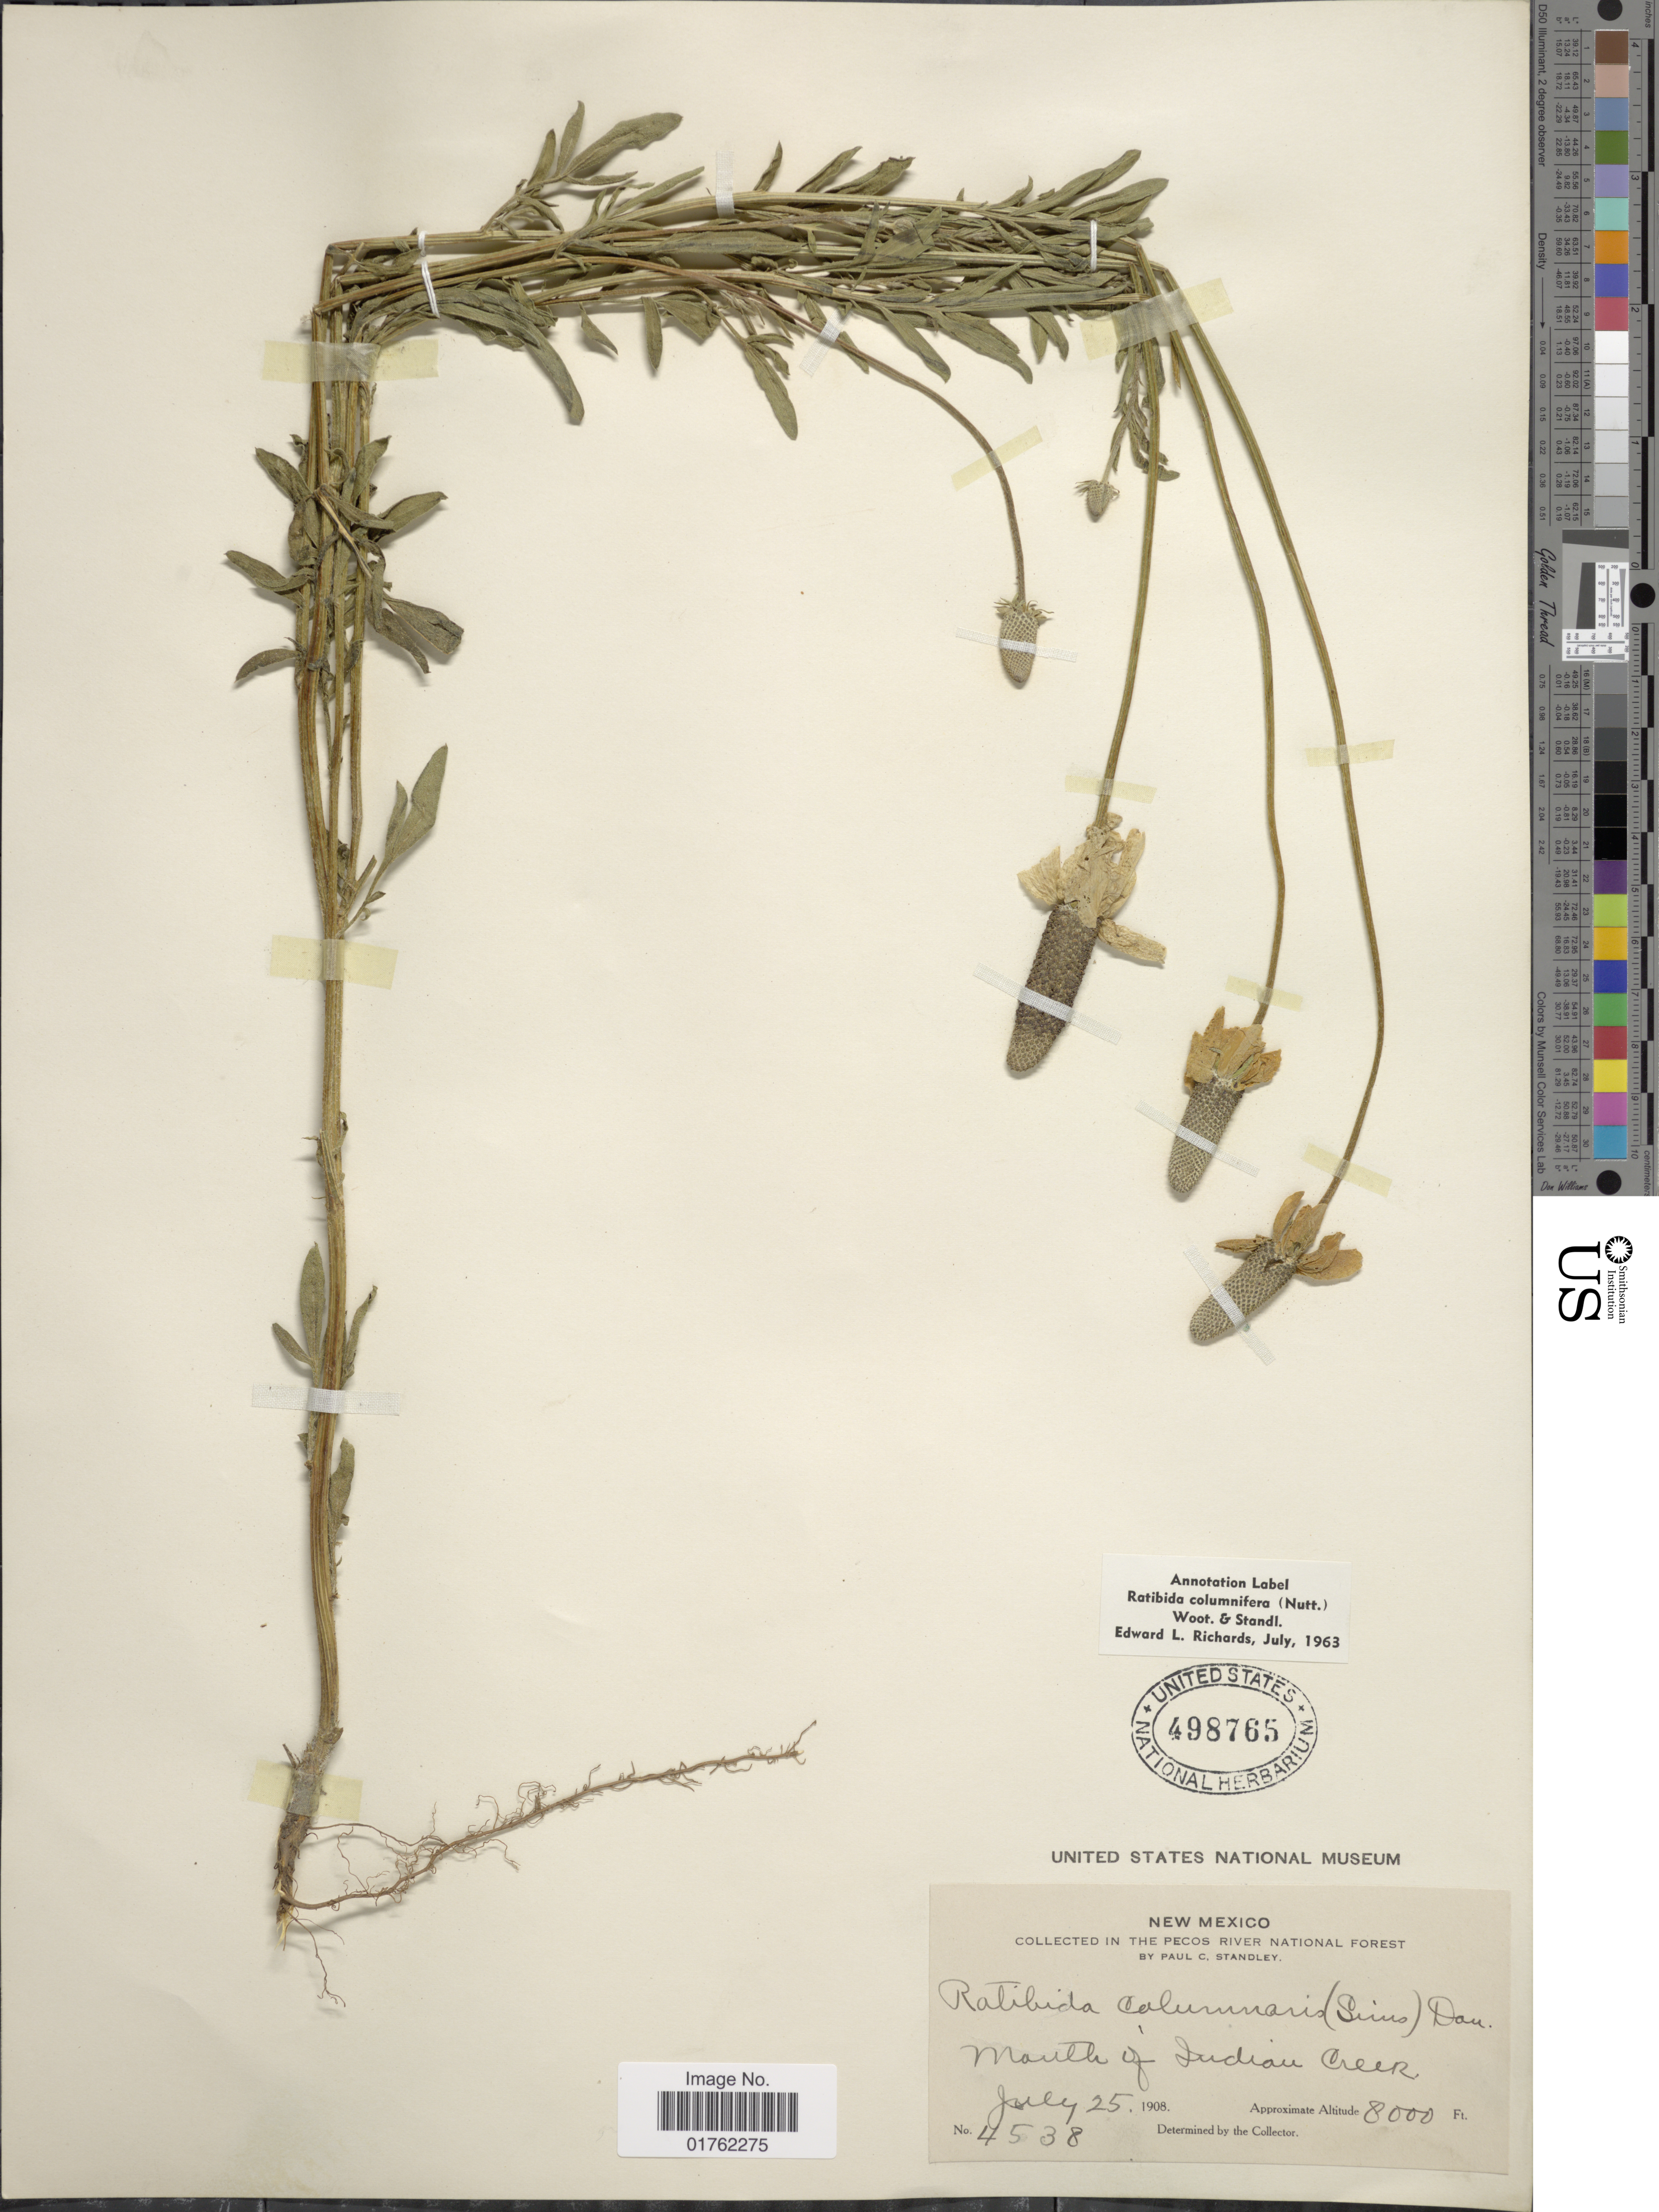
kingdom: Plantae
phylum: Tracheophyta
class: Magnoliopsida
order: Asterales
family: Asteraceae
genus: Ratibida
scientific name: Ratibida columnaris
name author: (Pursh) D. Don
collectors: P. C. Standley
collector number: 4538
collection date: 1908-07-25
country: United States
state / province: New Mexico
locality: In the Pecos River National Forest, Mouth of Indian Creek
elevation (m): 2438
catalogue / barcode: US 498765